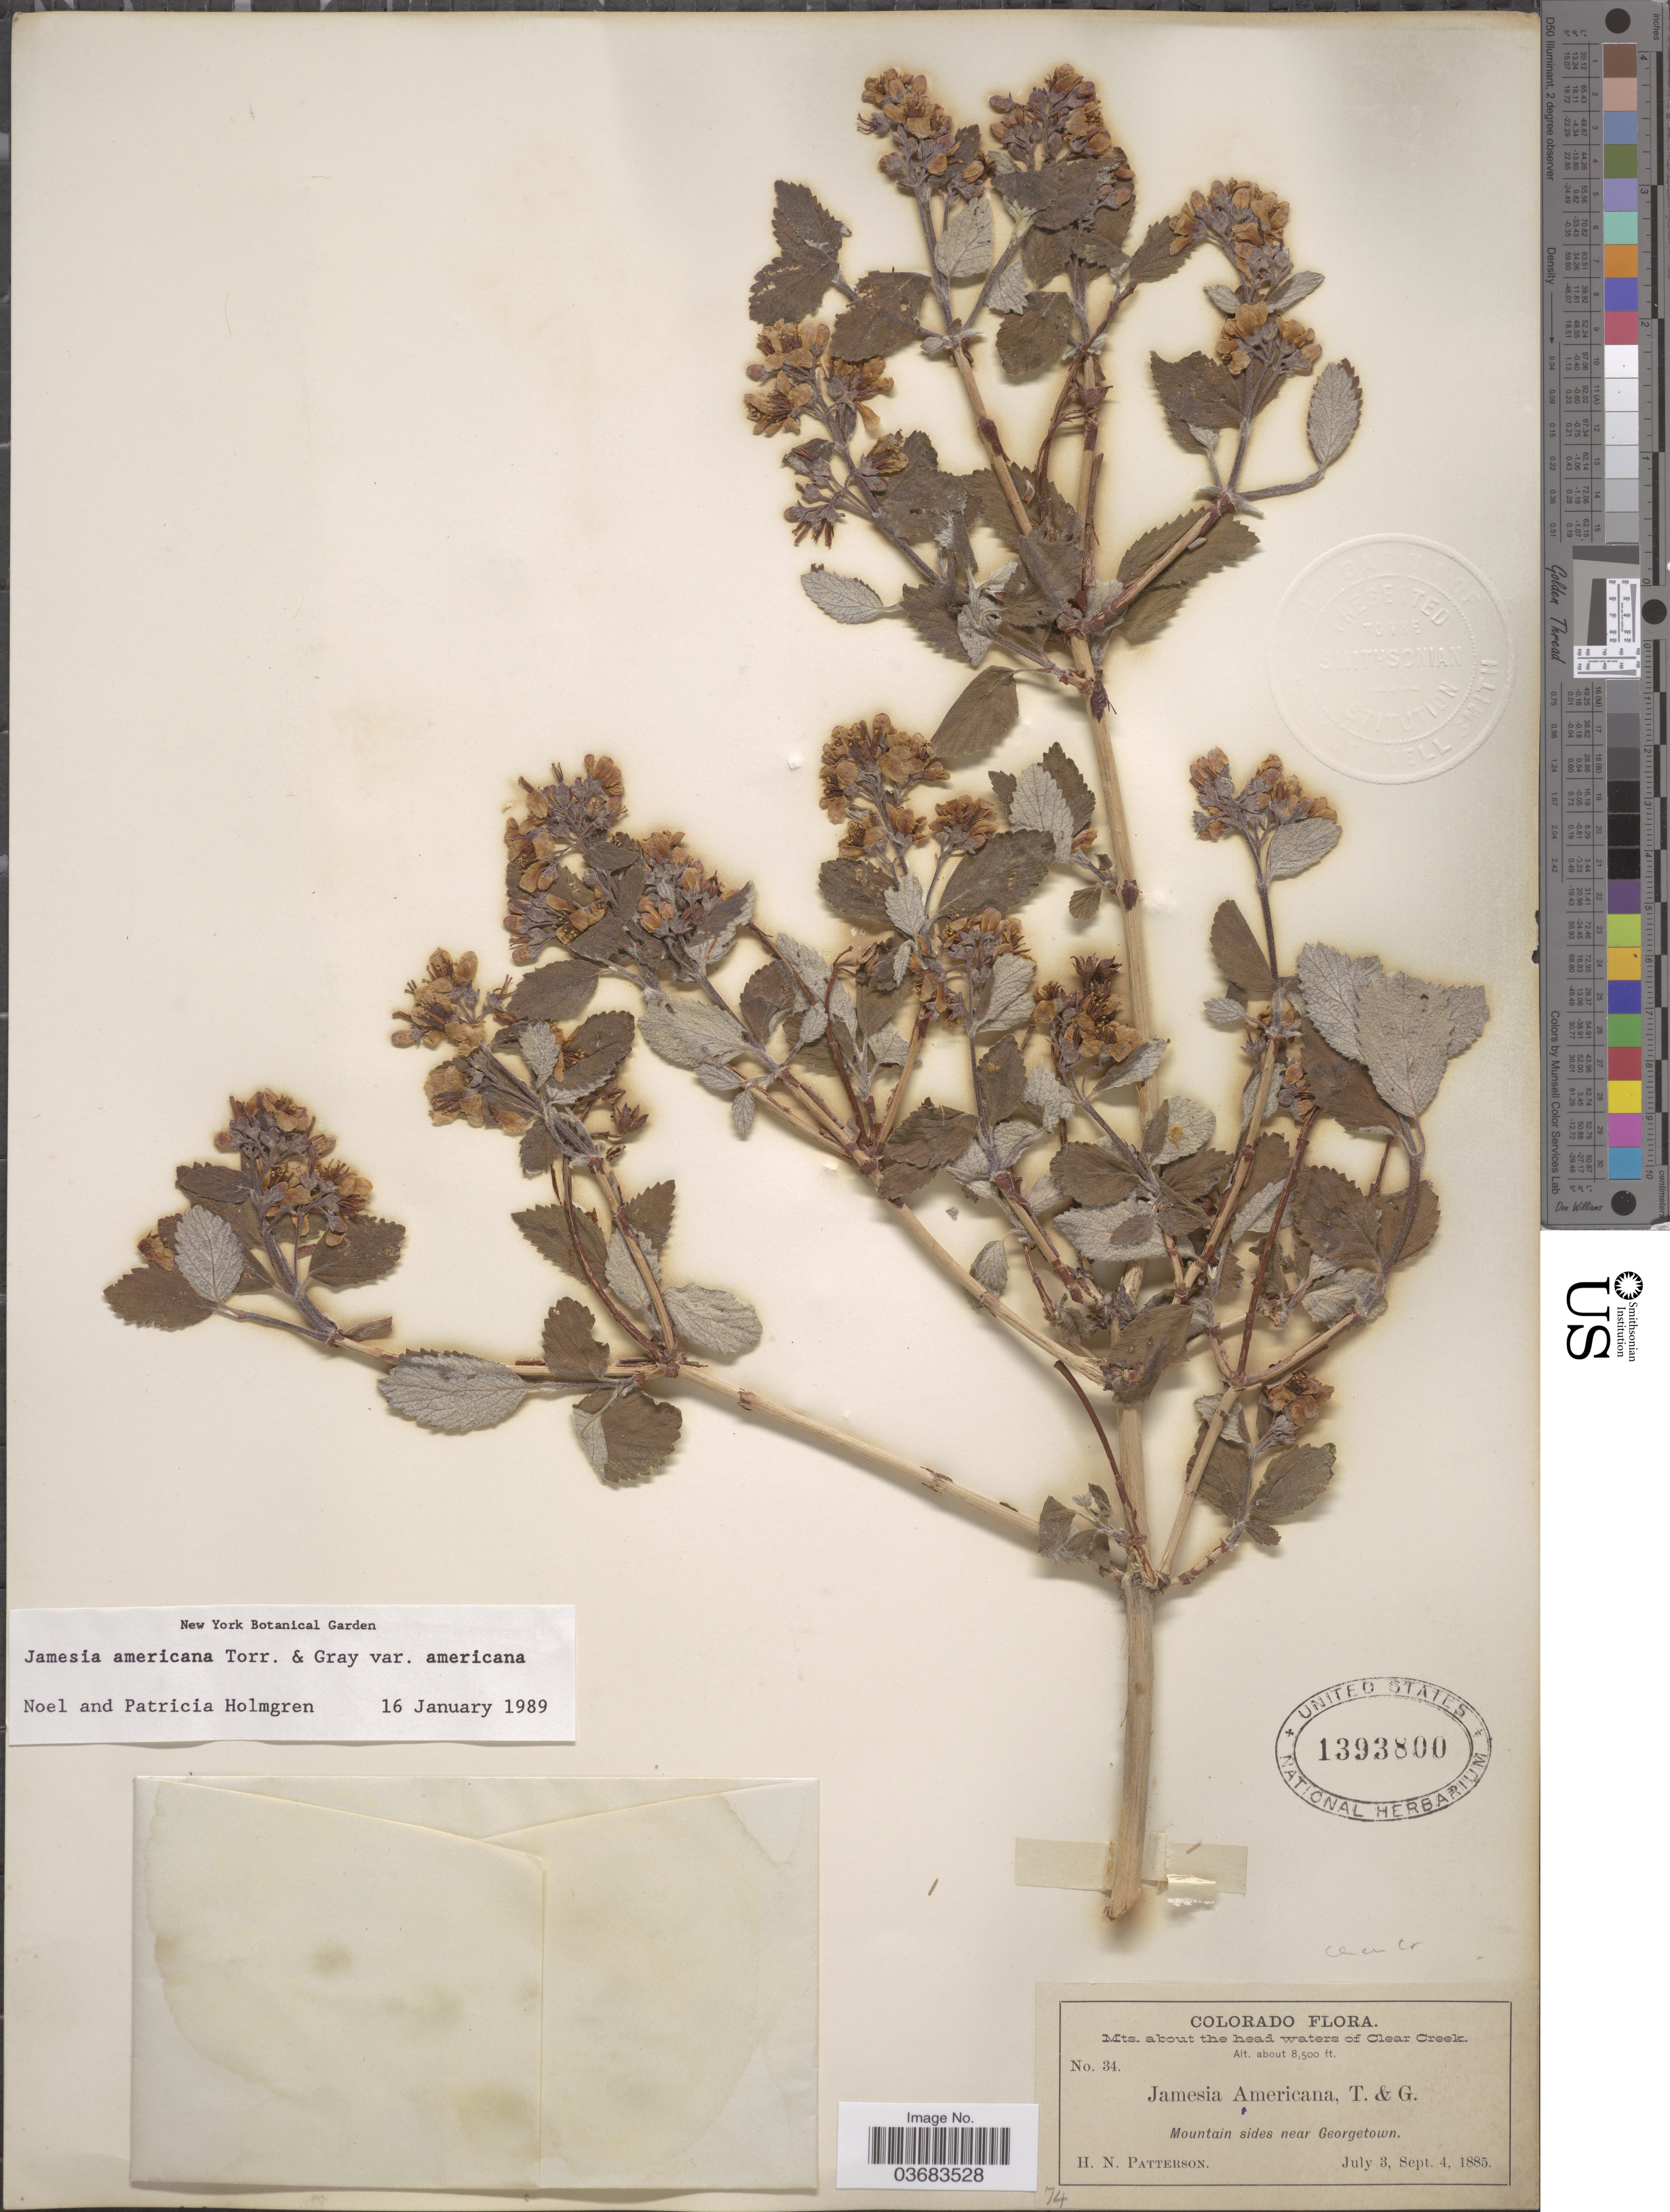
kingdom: Plantae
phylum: Tracheophyta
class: Magnoliopsida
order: Cornales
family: Hydrangeaceae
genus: Edwinia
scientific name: Edwinia americana var. americana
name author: (Torr. & A. Gray) A. Heller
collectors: H. N. Patterson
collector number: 34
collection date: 1885-07-03/1885-09-04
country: United States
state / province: Colorado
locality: Clear Cr. Mts. about the head waters of Clear Creek. Mountain sides near Georgetown.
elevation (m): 2591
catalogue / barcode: US 84575